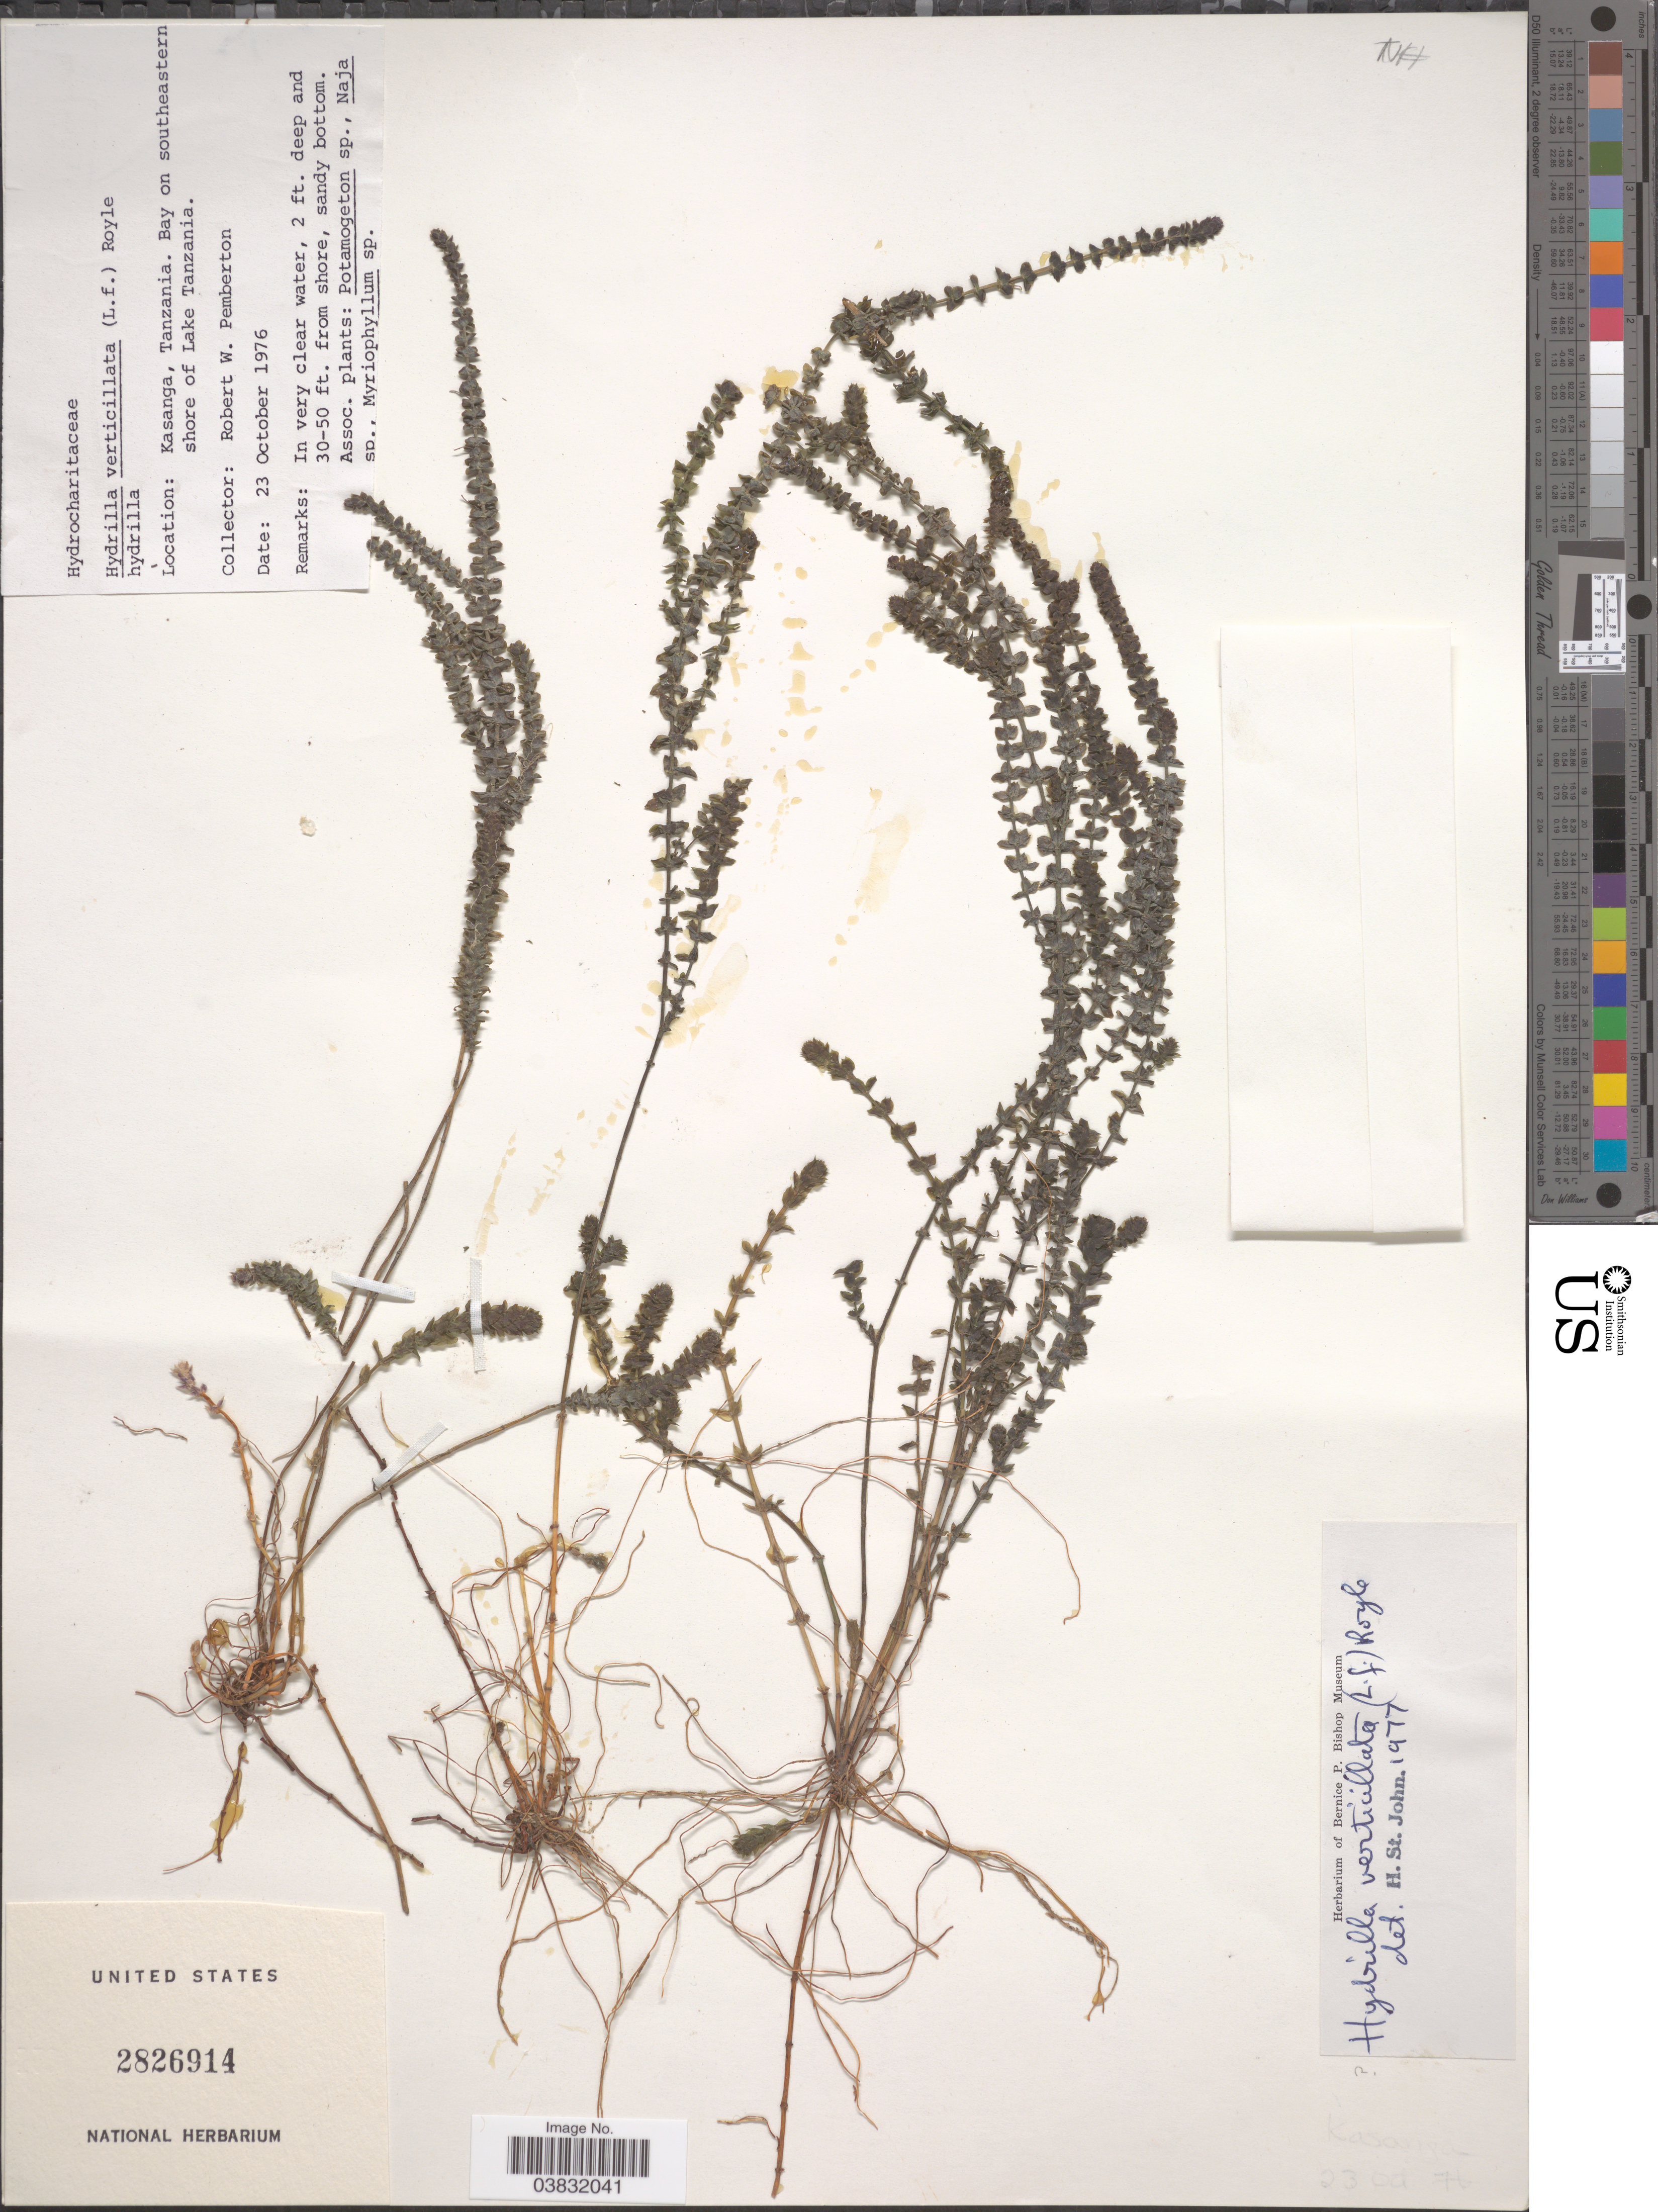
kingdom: Plantae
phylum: Tracheophyta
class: Liliopsida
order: Alismatales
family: Hydrocharitaceae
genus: Hydrilla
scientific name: Hydrilla verticillata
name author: (L. f.) Royle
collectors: R. Pemberton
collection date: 1976-10-23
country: Tanzania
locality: Kasanga, Tanzania. Bay on southeastern shore of Lake Tanzania.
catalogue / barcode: US 2826914